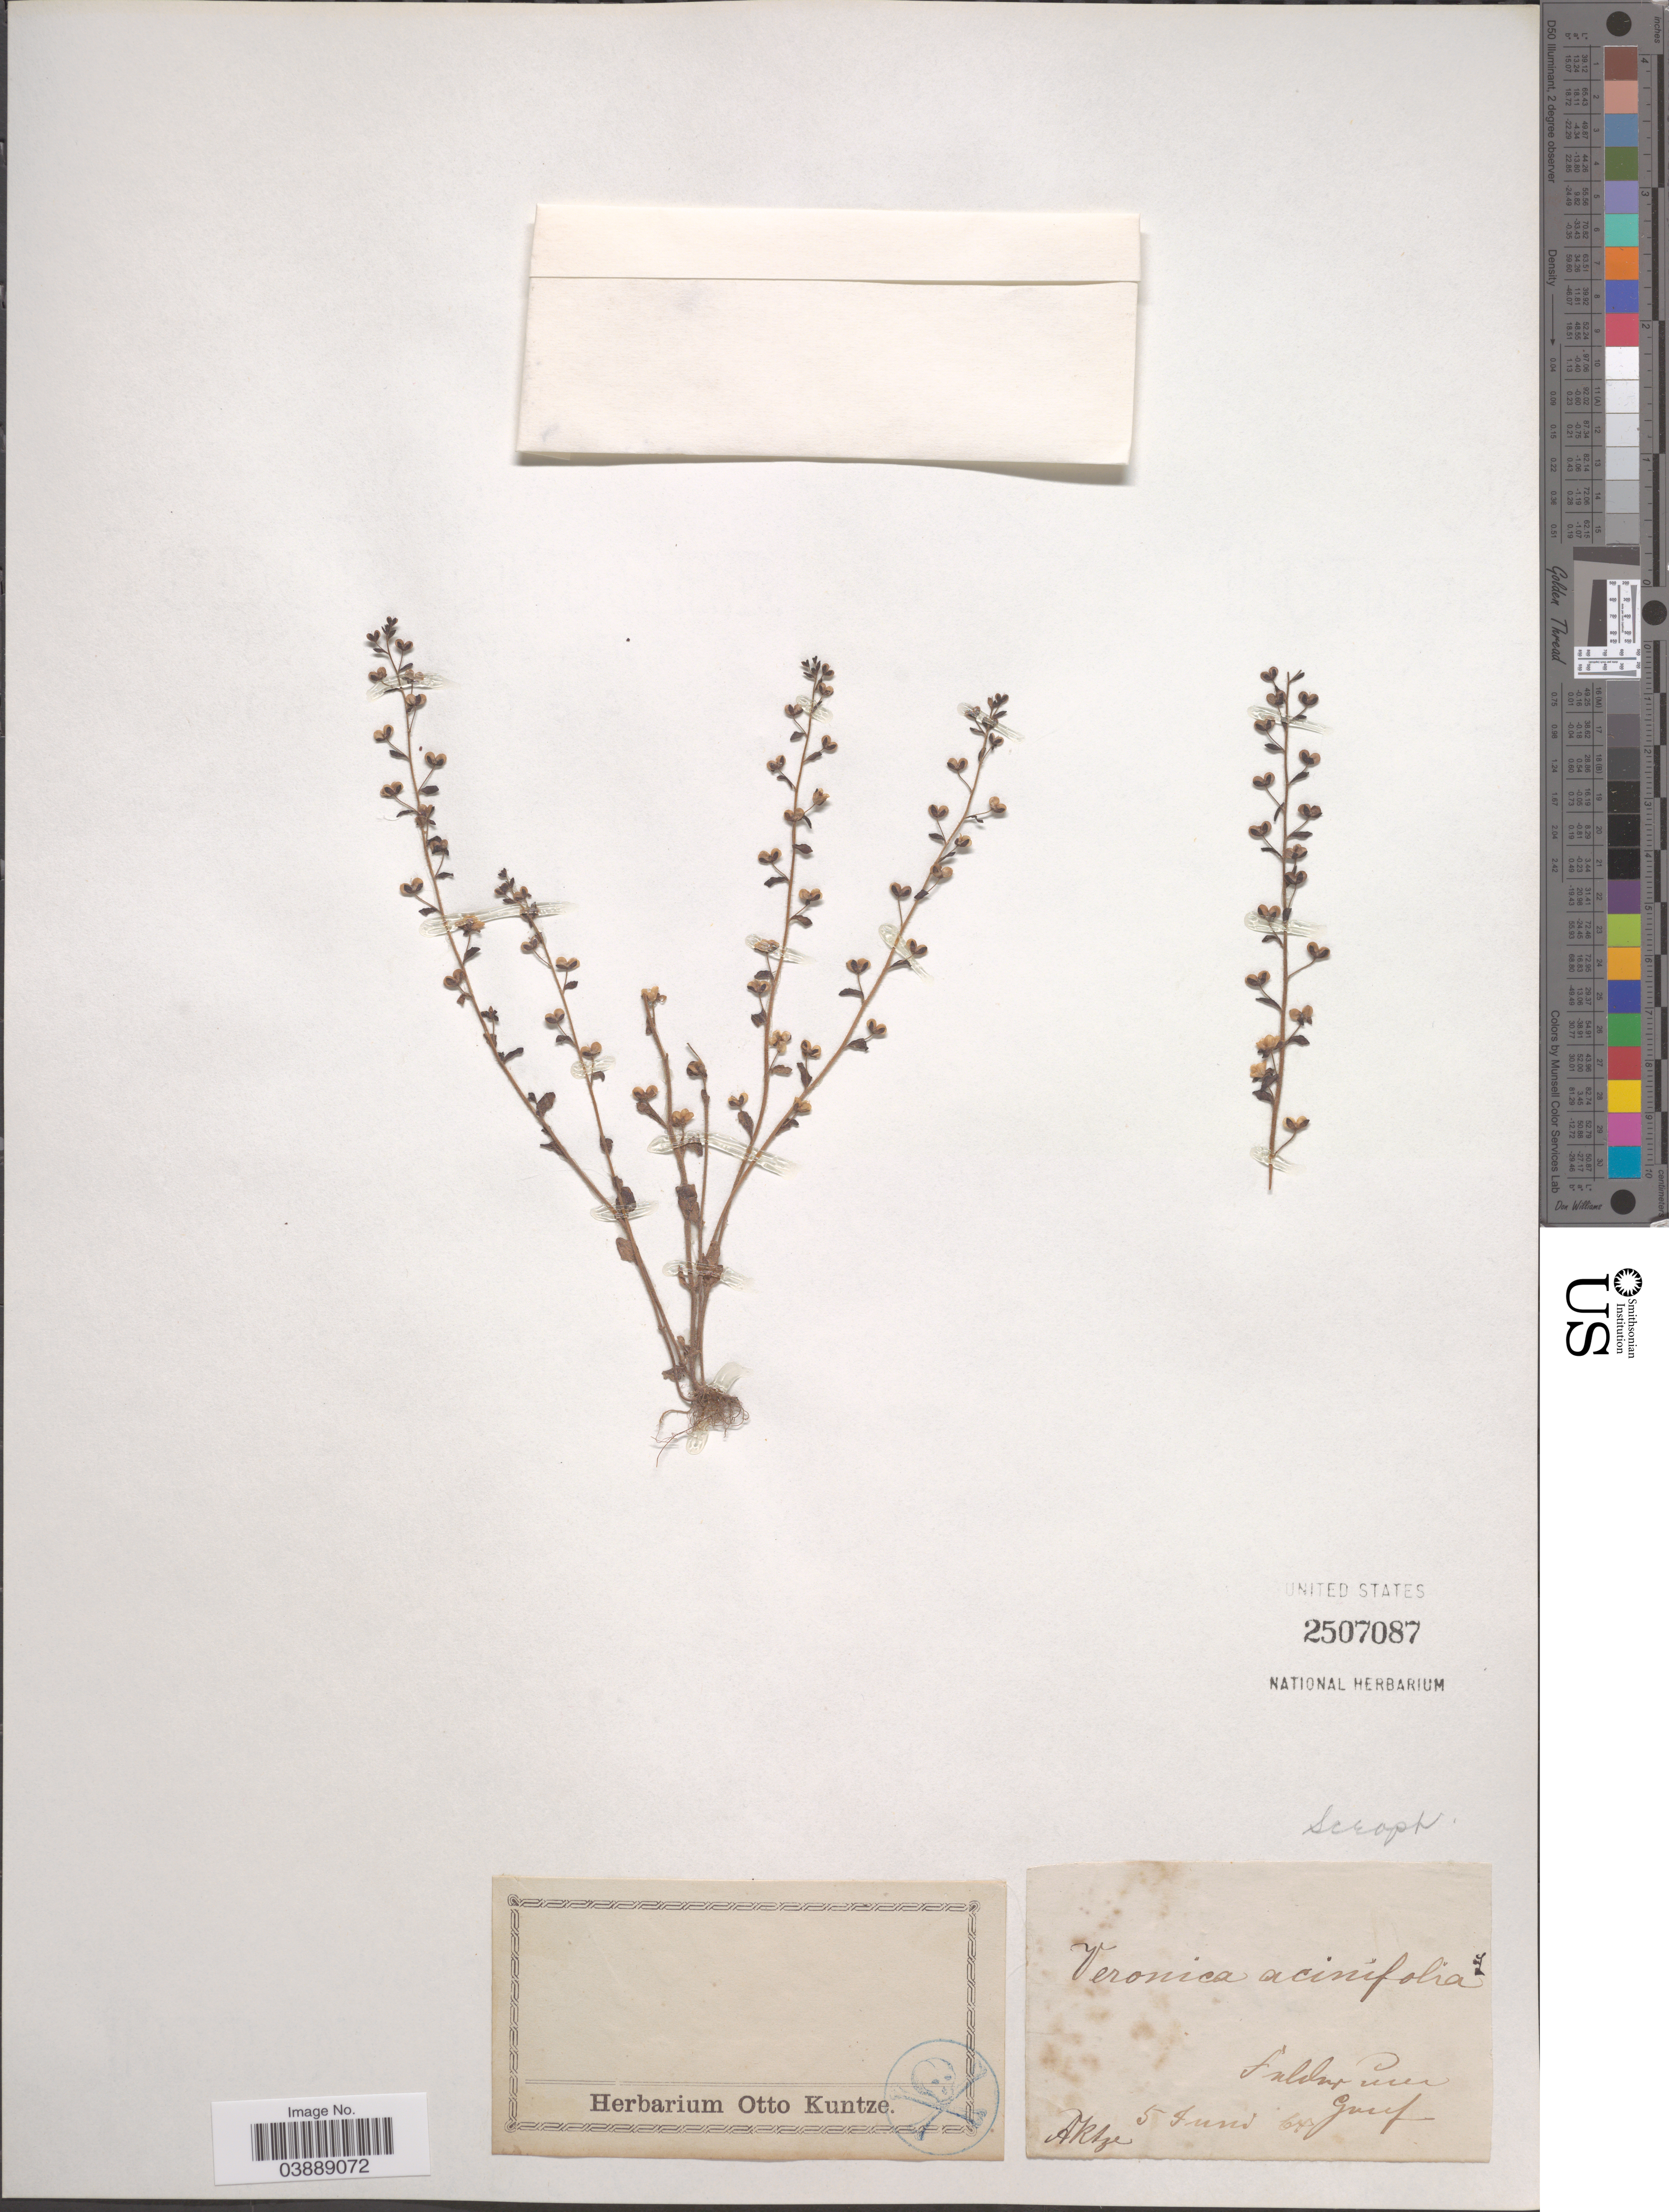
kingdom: Plantae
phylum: Tracheophyta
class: Magnoliopsida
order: Lamiales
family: Plantaginaceae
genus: Veronica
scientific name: Veronica acinifolia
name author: L.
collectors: A. Kuntze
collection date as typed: Transcribed d/m/y: 5/6/64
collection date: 1864-06-05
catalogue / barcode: US 2507087